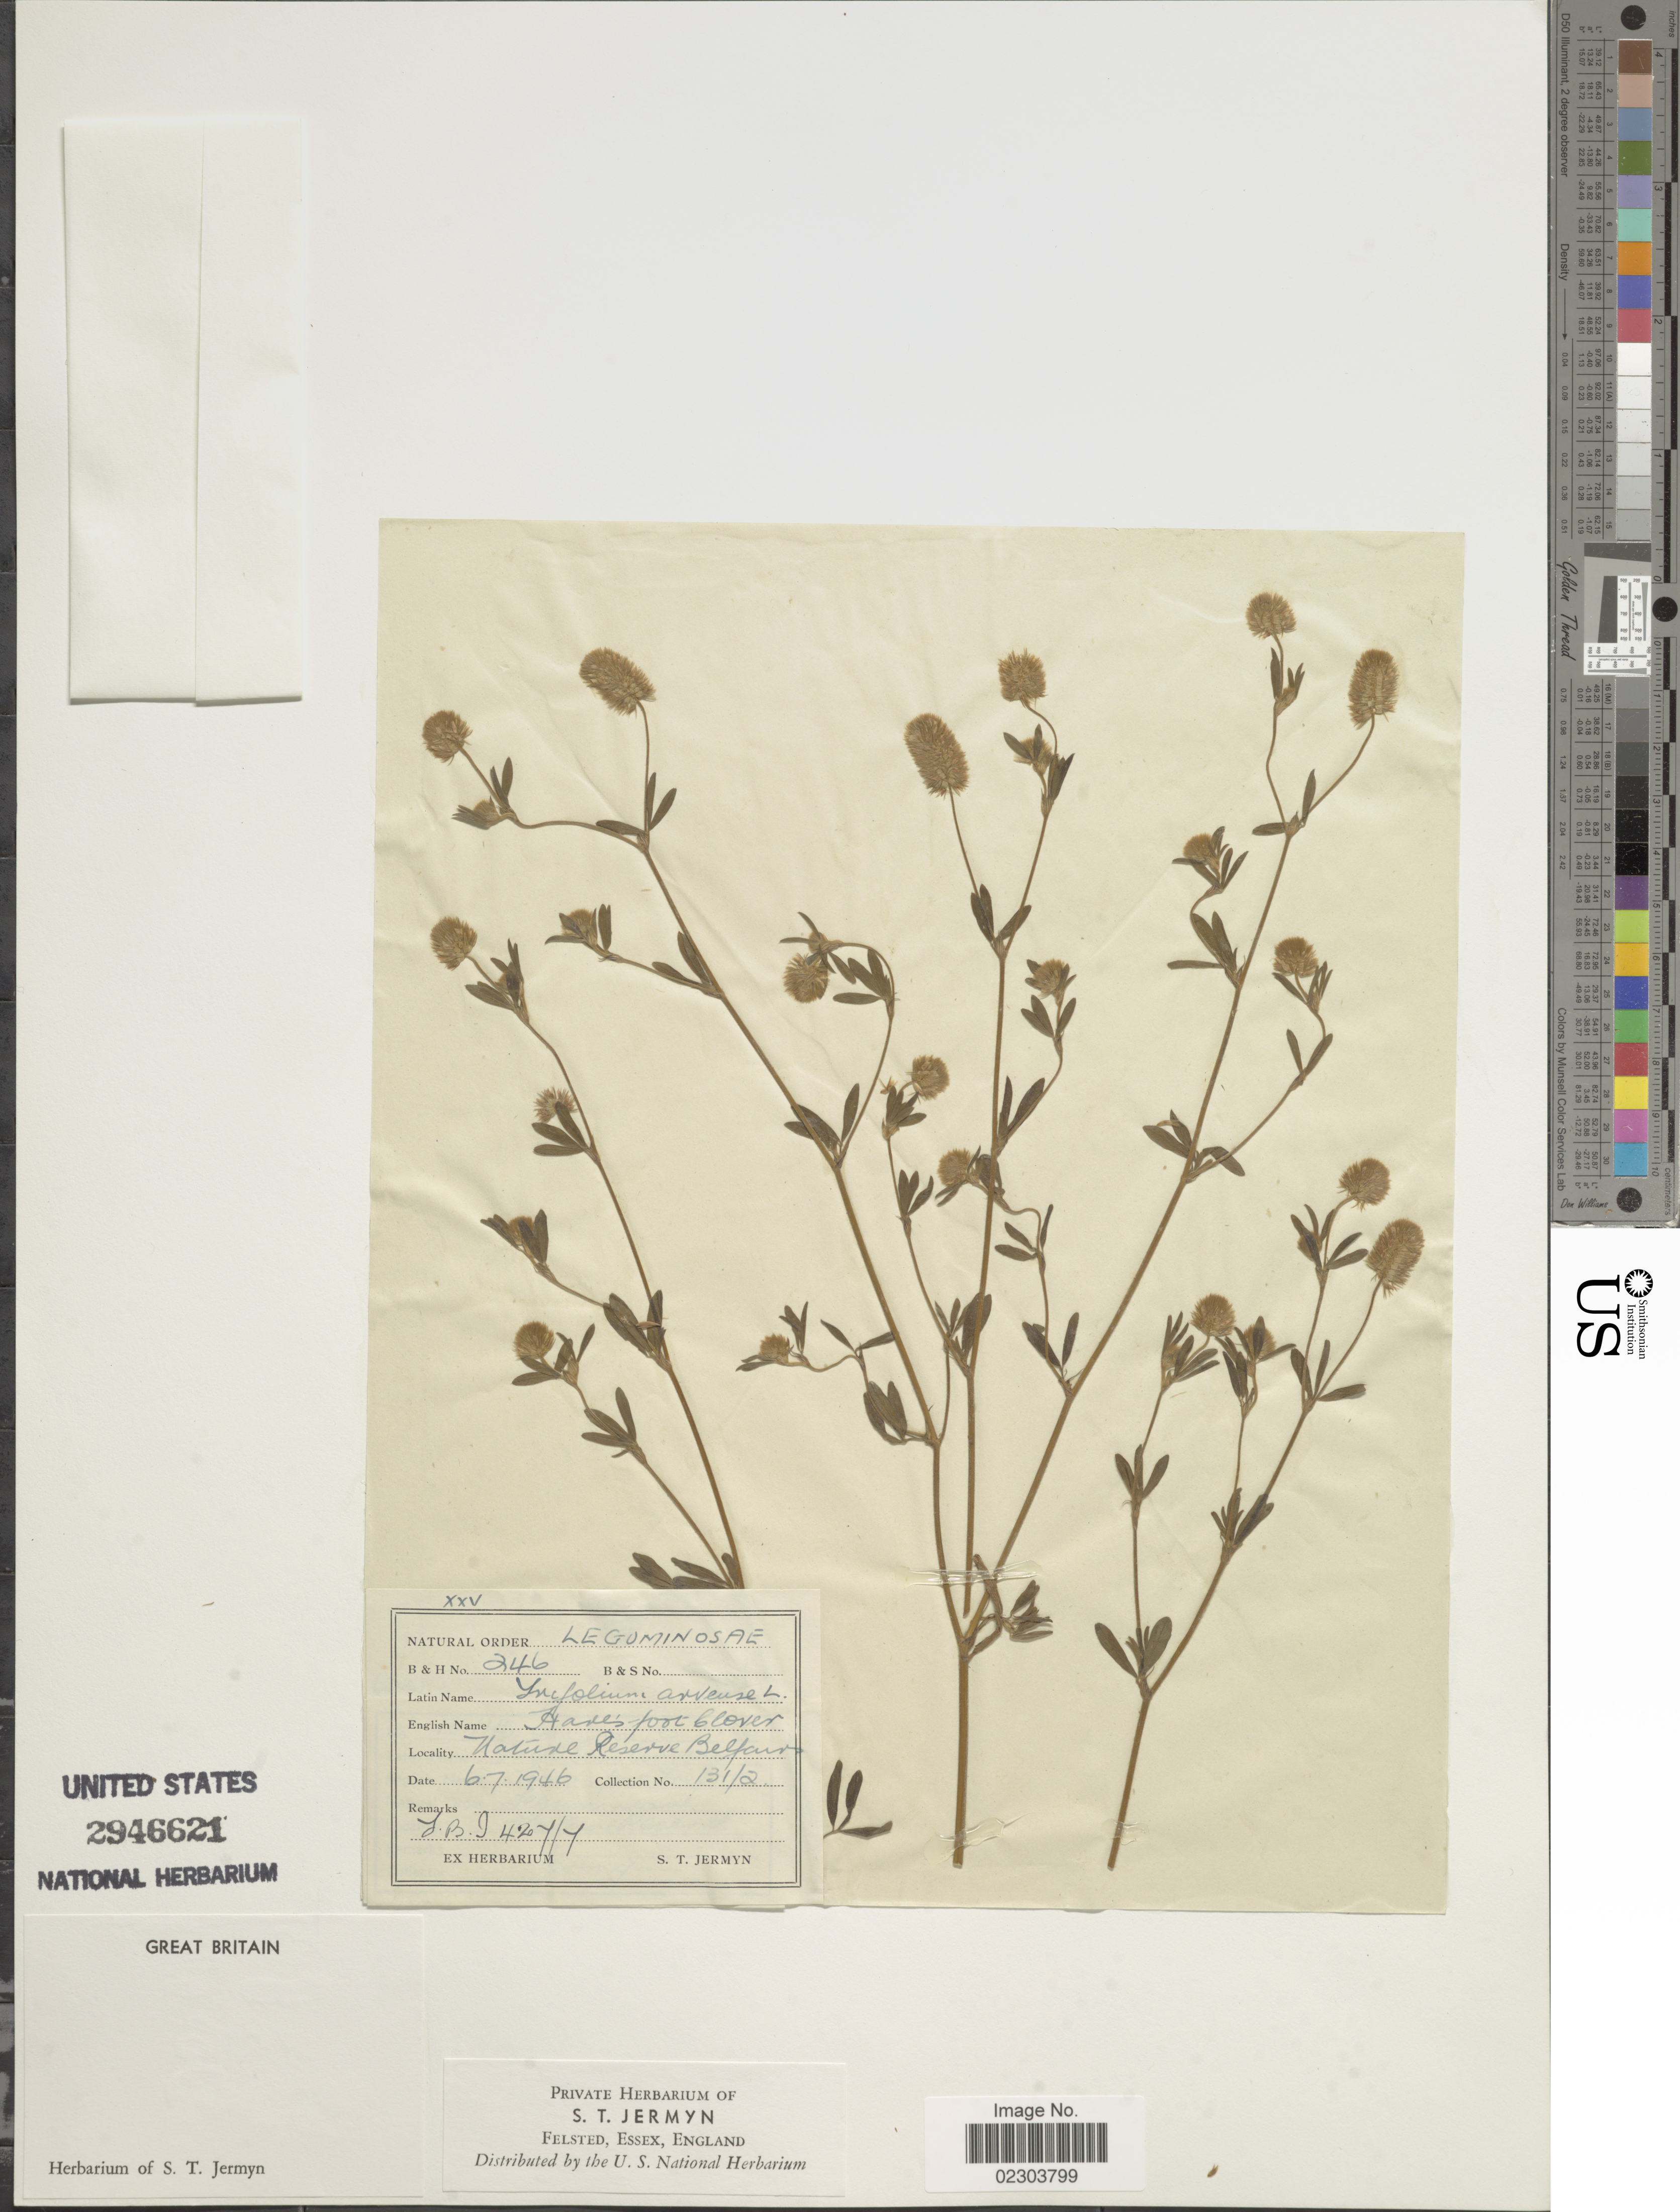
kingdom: Plantae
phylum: Tracheophyta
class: Magnoliopsida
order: Fabales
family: Fabaceae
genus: Trifolium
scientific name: Trifolium arvense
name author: L.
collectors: S. Jermyn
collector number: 246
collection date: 1946-07-06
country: United Kingdom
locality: Nature Reserve Belfairs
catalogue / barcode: US 2946621